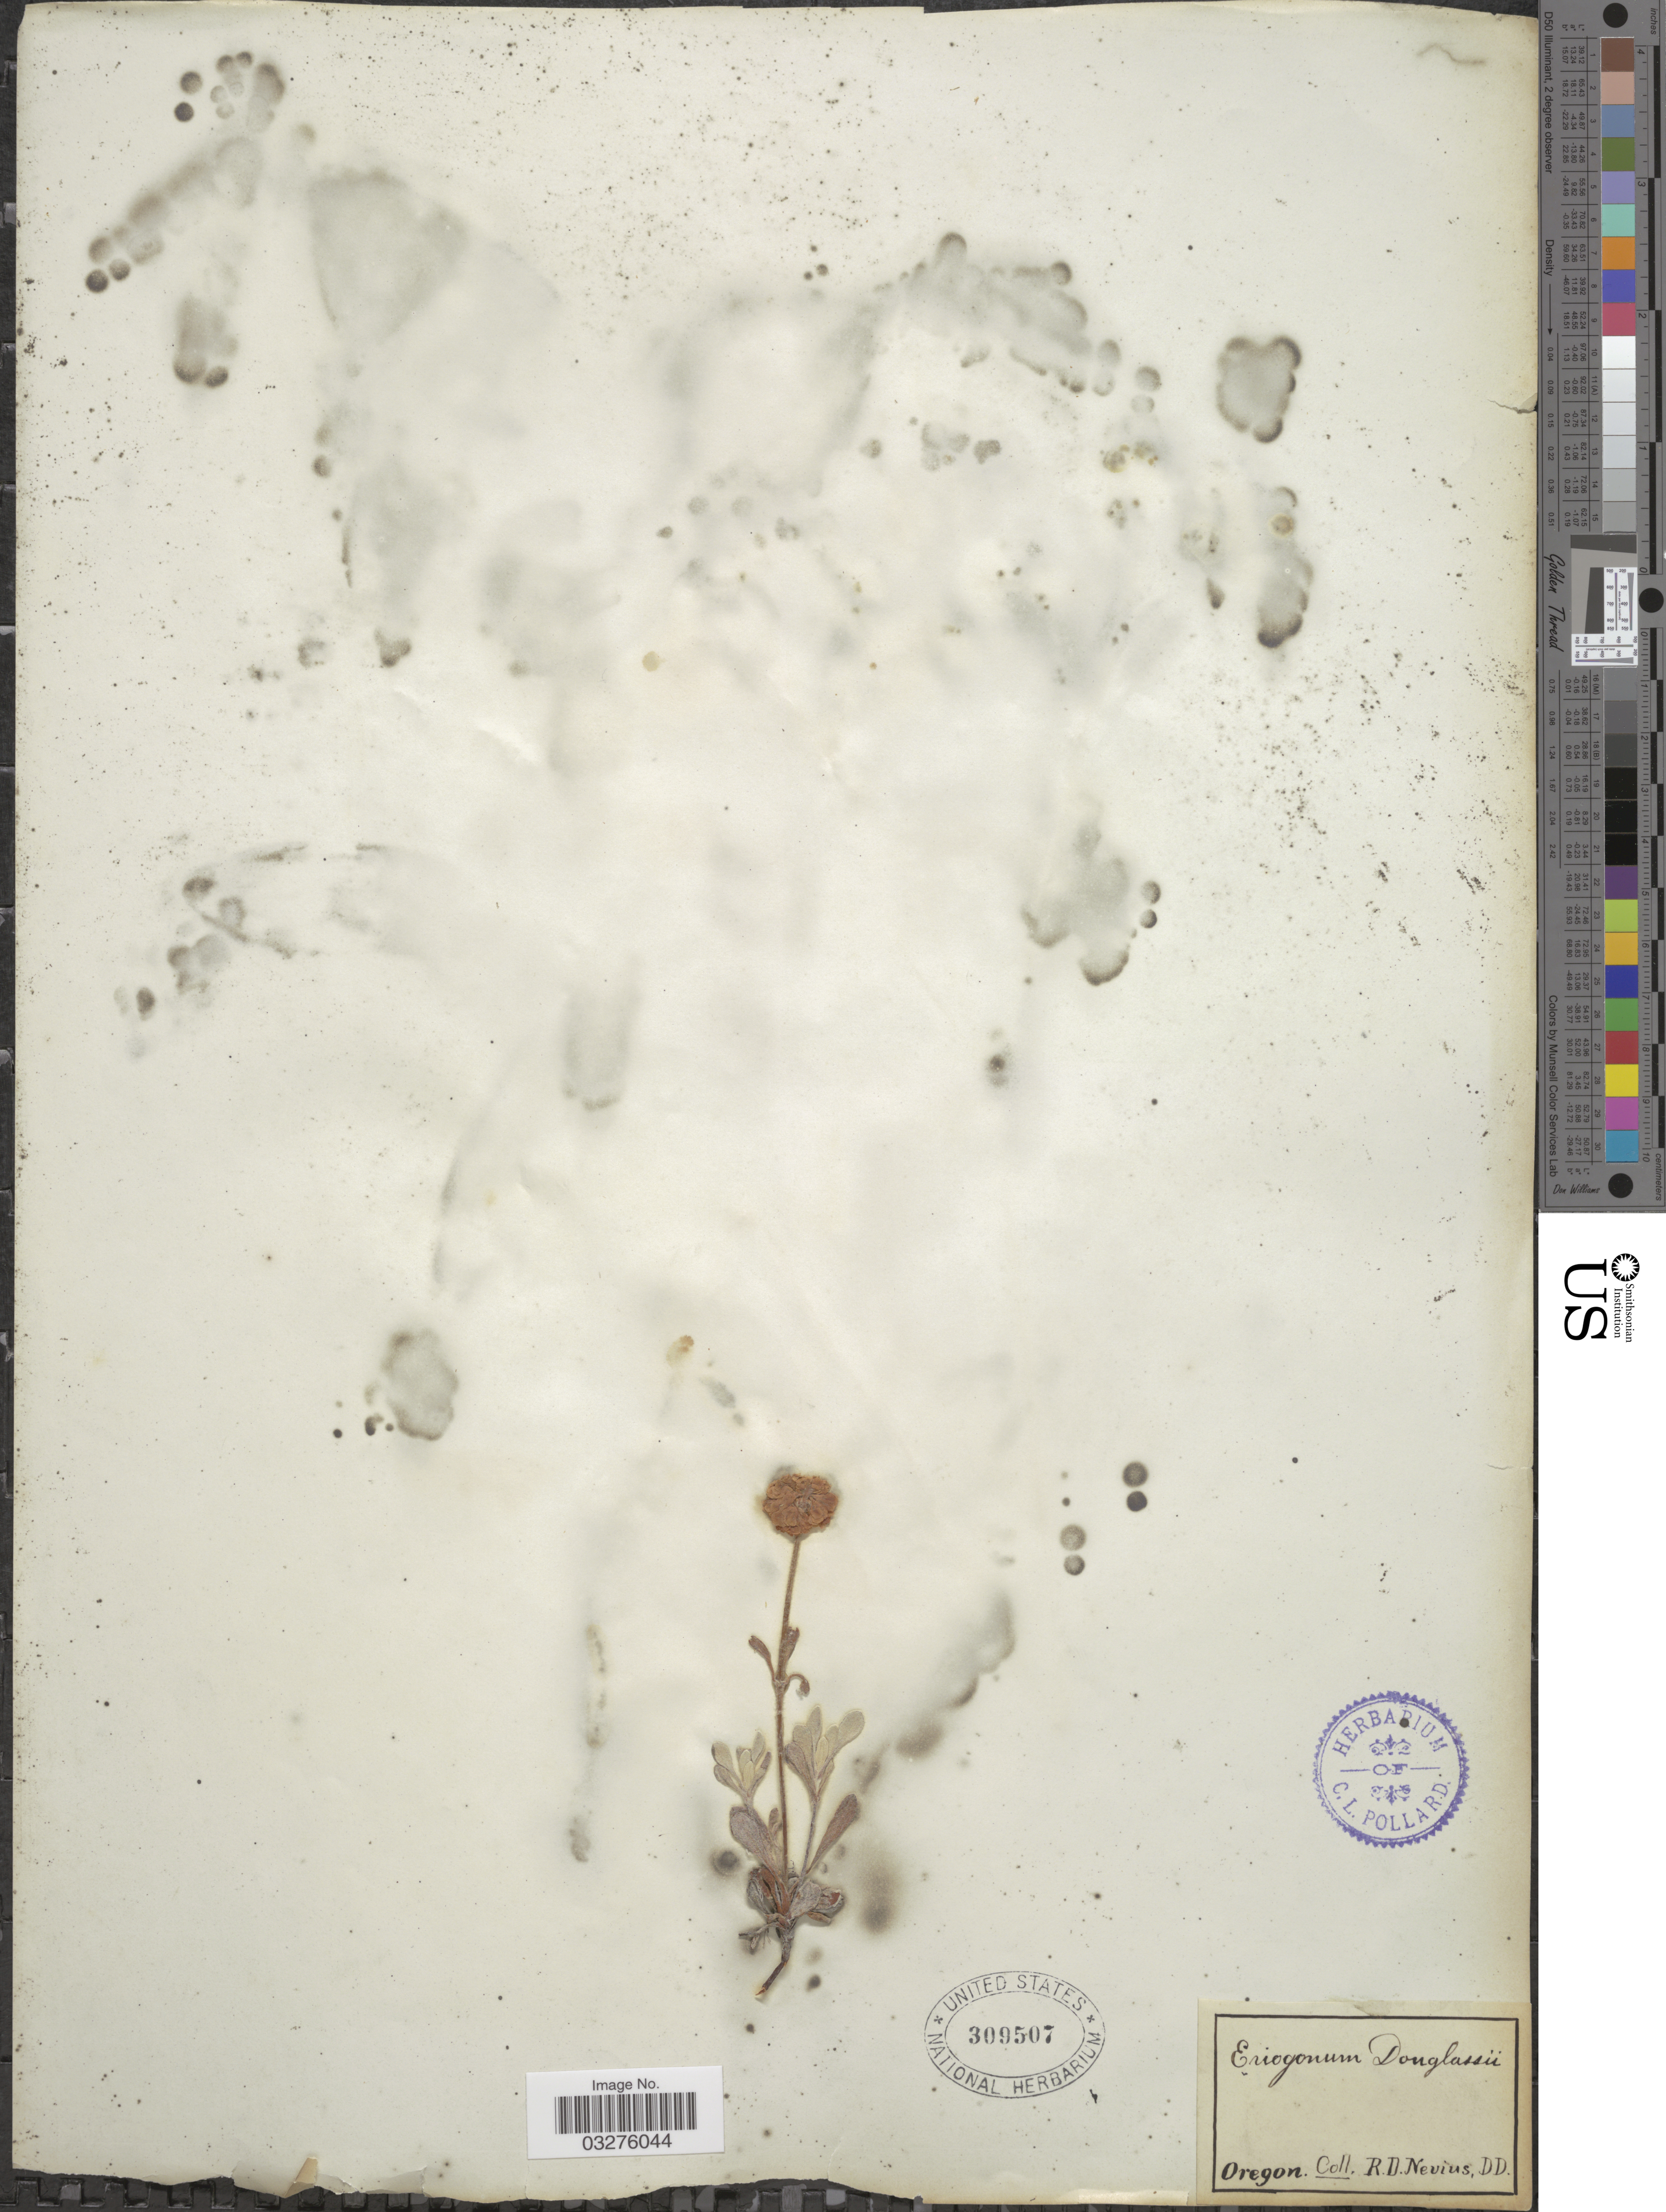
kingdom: Plantae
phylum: Tracheophyta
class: Magnoliopsida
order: Caryophyllales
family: Polygonaceae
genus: Eriogonum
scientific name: Eriogonum douglasii var. douglasii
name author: Benth.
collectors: R. Nevius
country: United States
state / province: Oregon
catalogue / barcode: US 309507